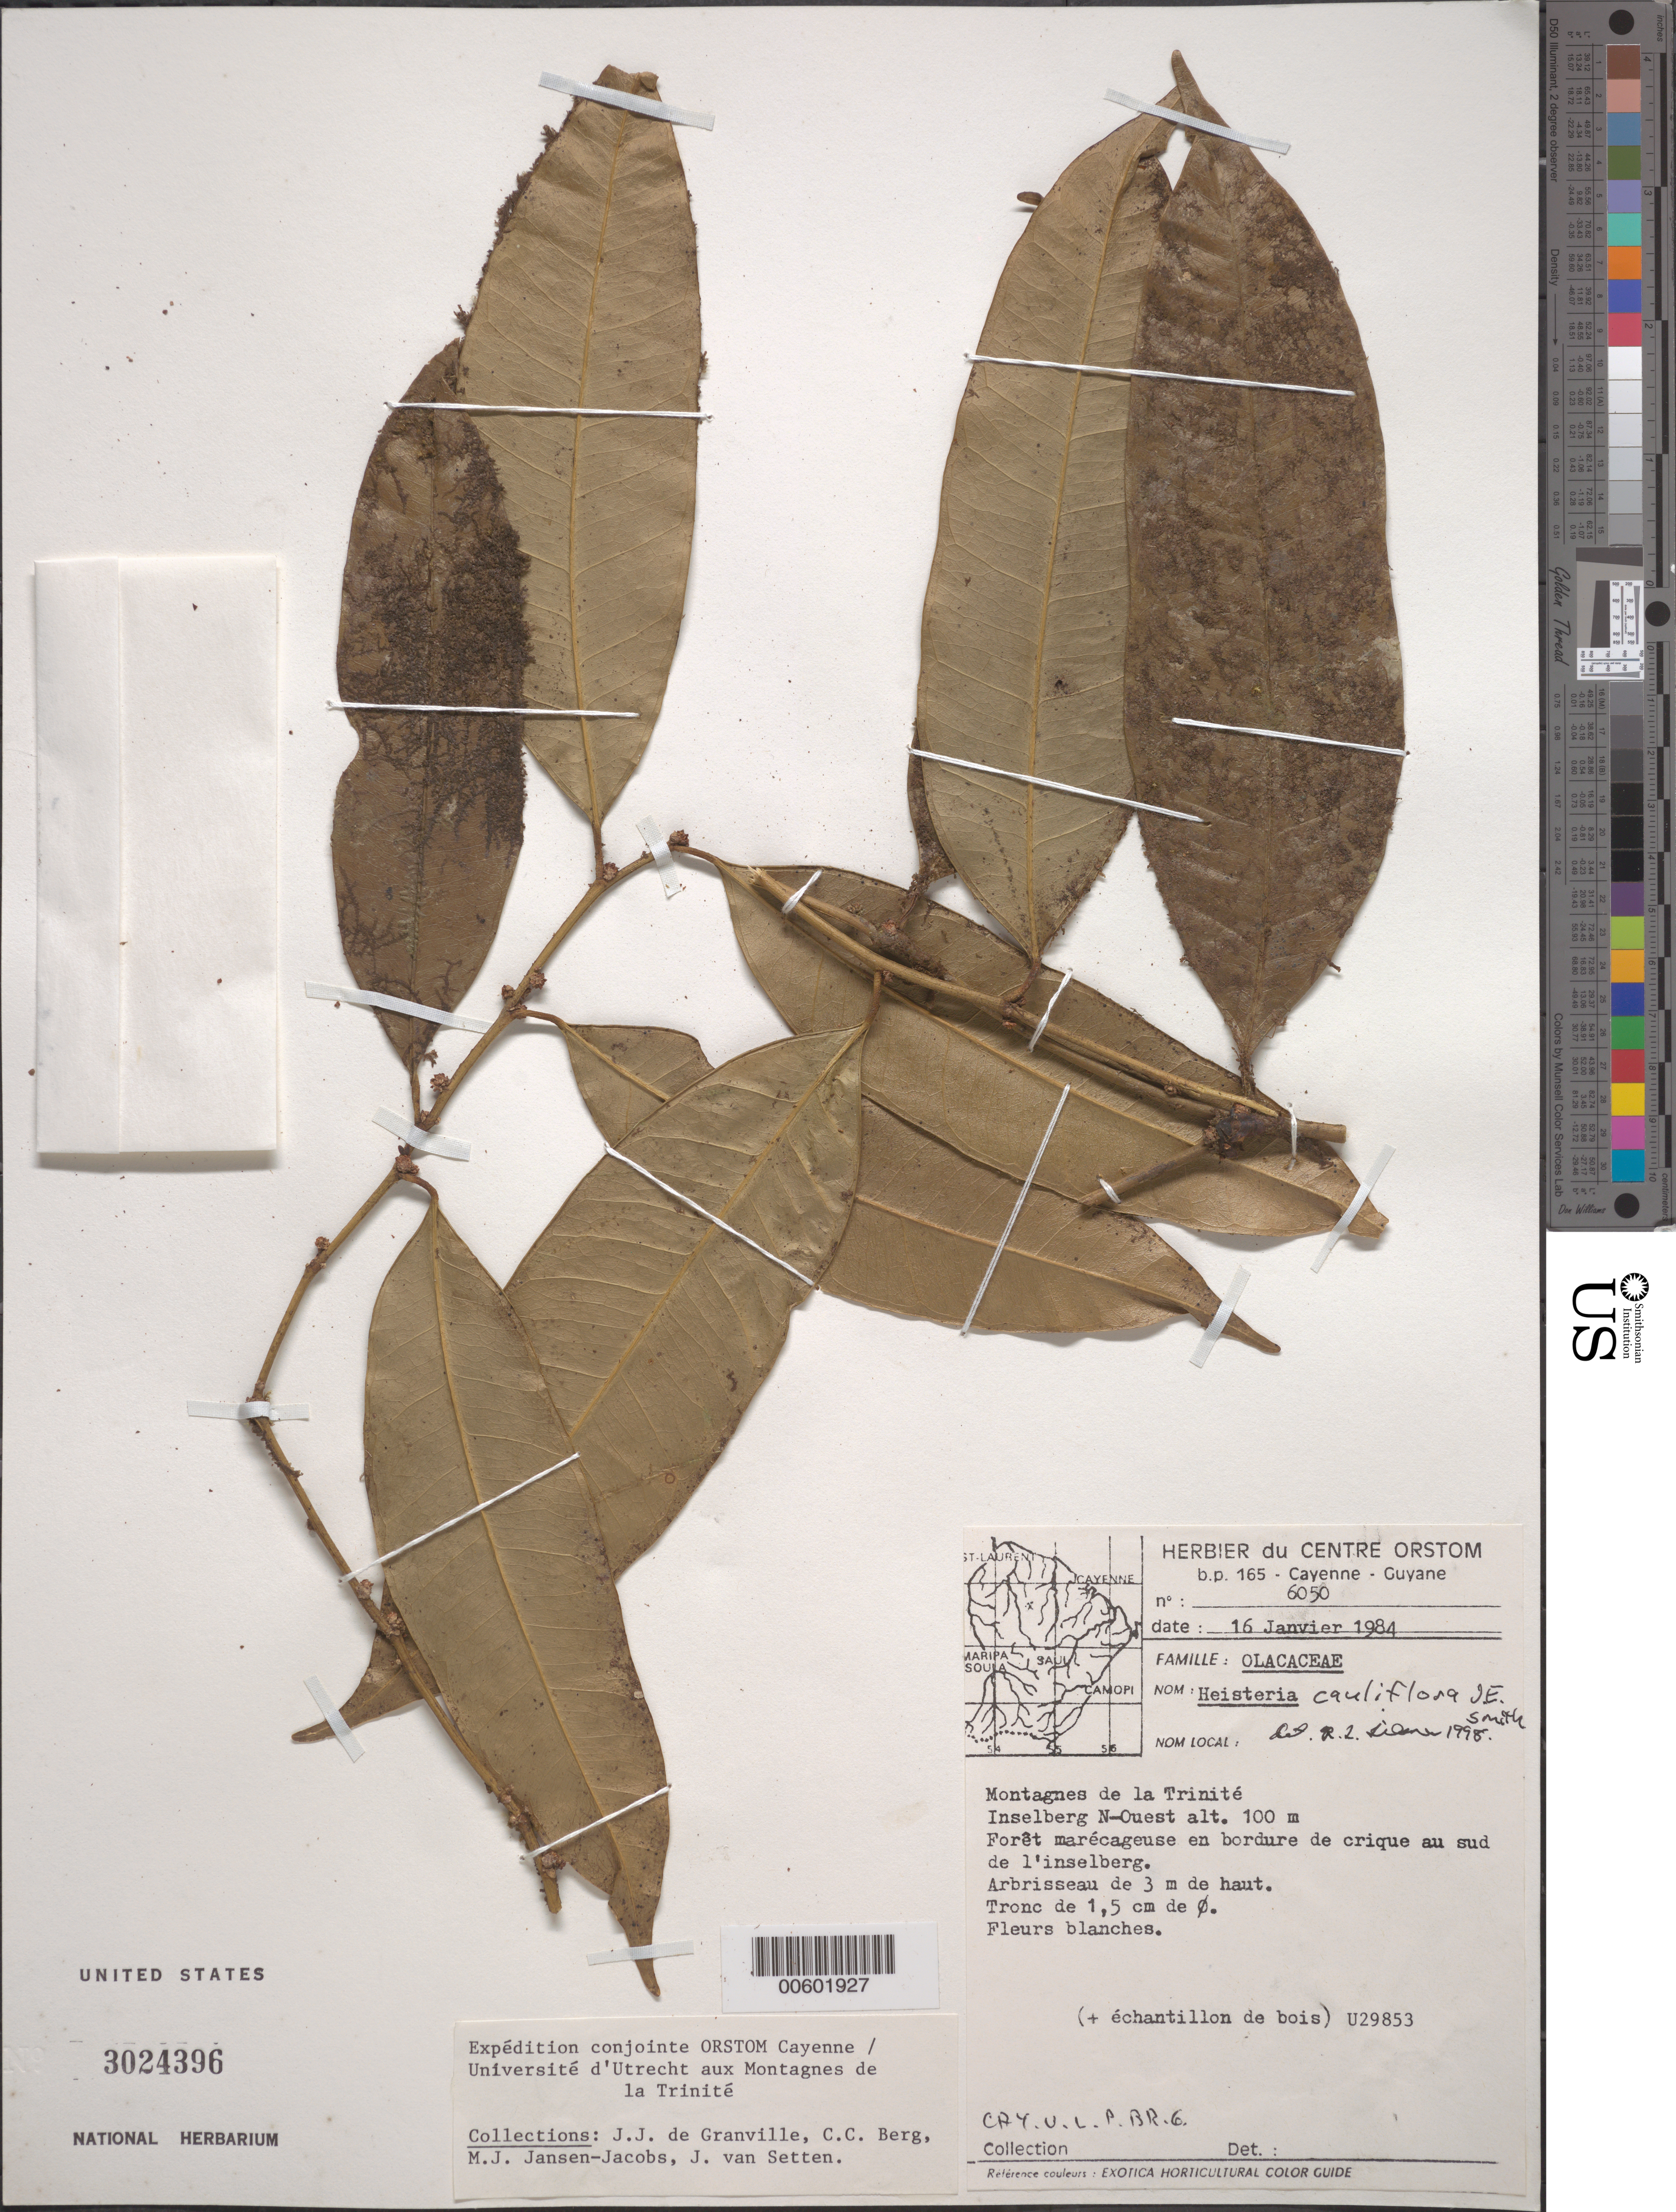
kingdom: Plantae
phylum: Tracheophyta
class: Magnoliopsida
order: Santalales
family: Erythropalaceae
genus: Heisteria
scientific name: Heisteria cauliflora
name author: Sm.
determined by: Liesner, R. L.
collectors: J.-J. de Granville, C. C. Berg, M. J. Jansen-Jacobs & J. van Setten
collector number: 6050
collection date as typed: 16-Jan-84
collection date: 1984-01-16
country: French Guiana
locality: Montagnes de la Trinité, Inselberg NW, E of Mana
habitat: Forêt marécageuse en bordure de crique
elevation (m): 100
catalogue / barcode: US 3024396